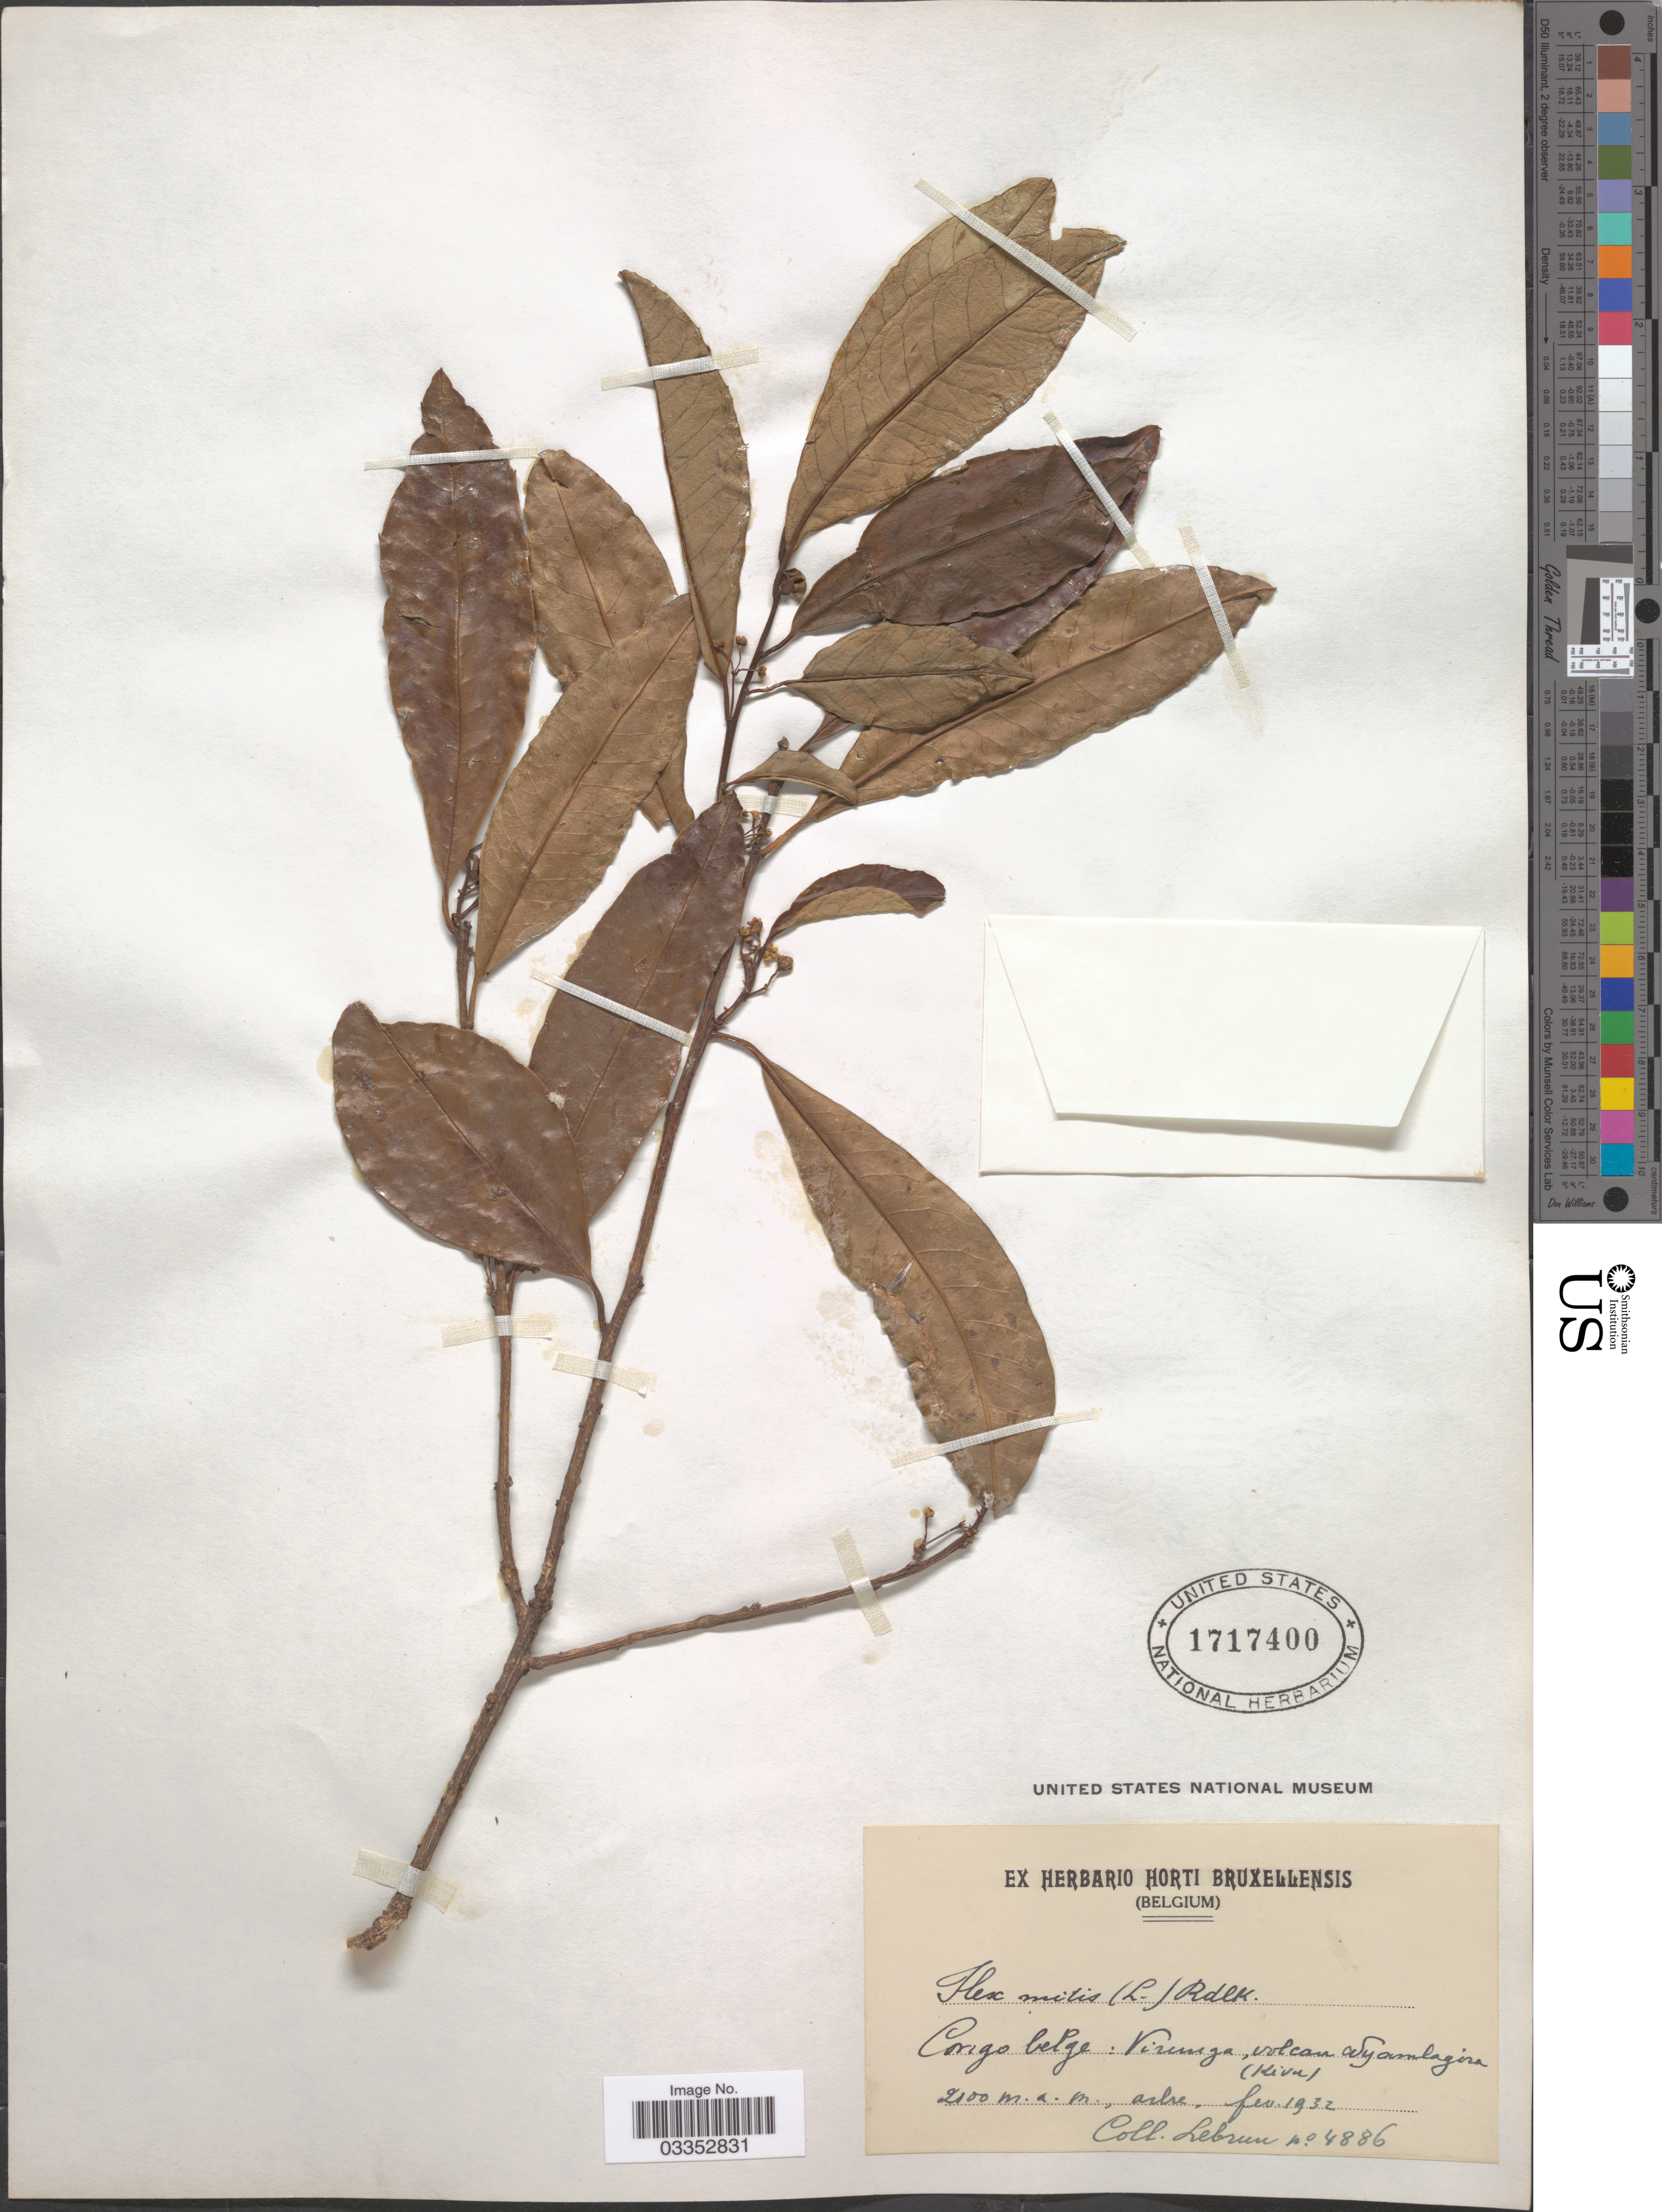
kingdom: Plantae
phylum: Tracheophyta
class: Magnoliopsida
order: Aquifoliales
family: Aquifoliaceae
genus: Ilex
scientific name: Ilex mitis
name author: (L.) Radlk.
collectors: J.A. Lebrun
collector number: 4886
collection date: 1932-02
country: Congo, Democratic Republic of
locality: Congo Belge: Virunga, volcan Nyamlagira (Kivu).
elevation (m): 2100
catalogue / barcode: US 1717400